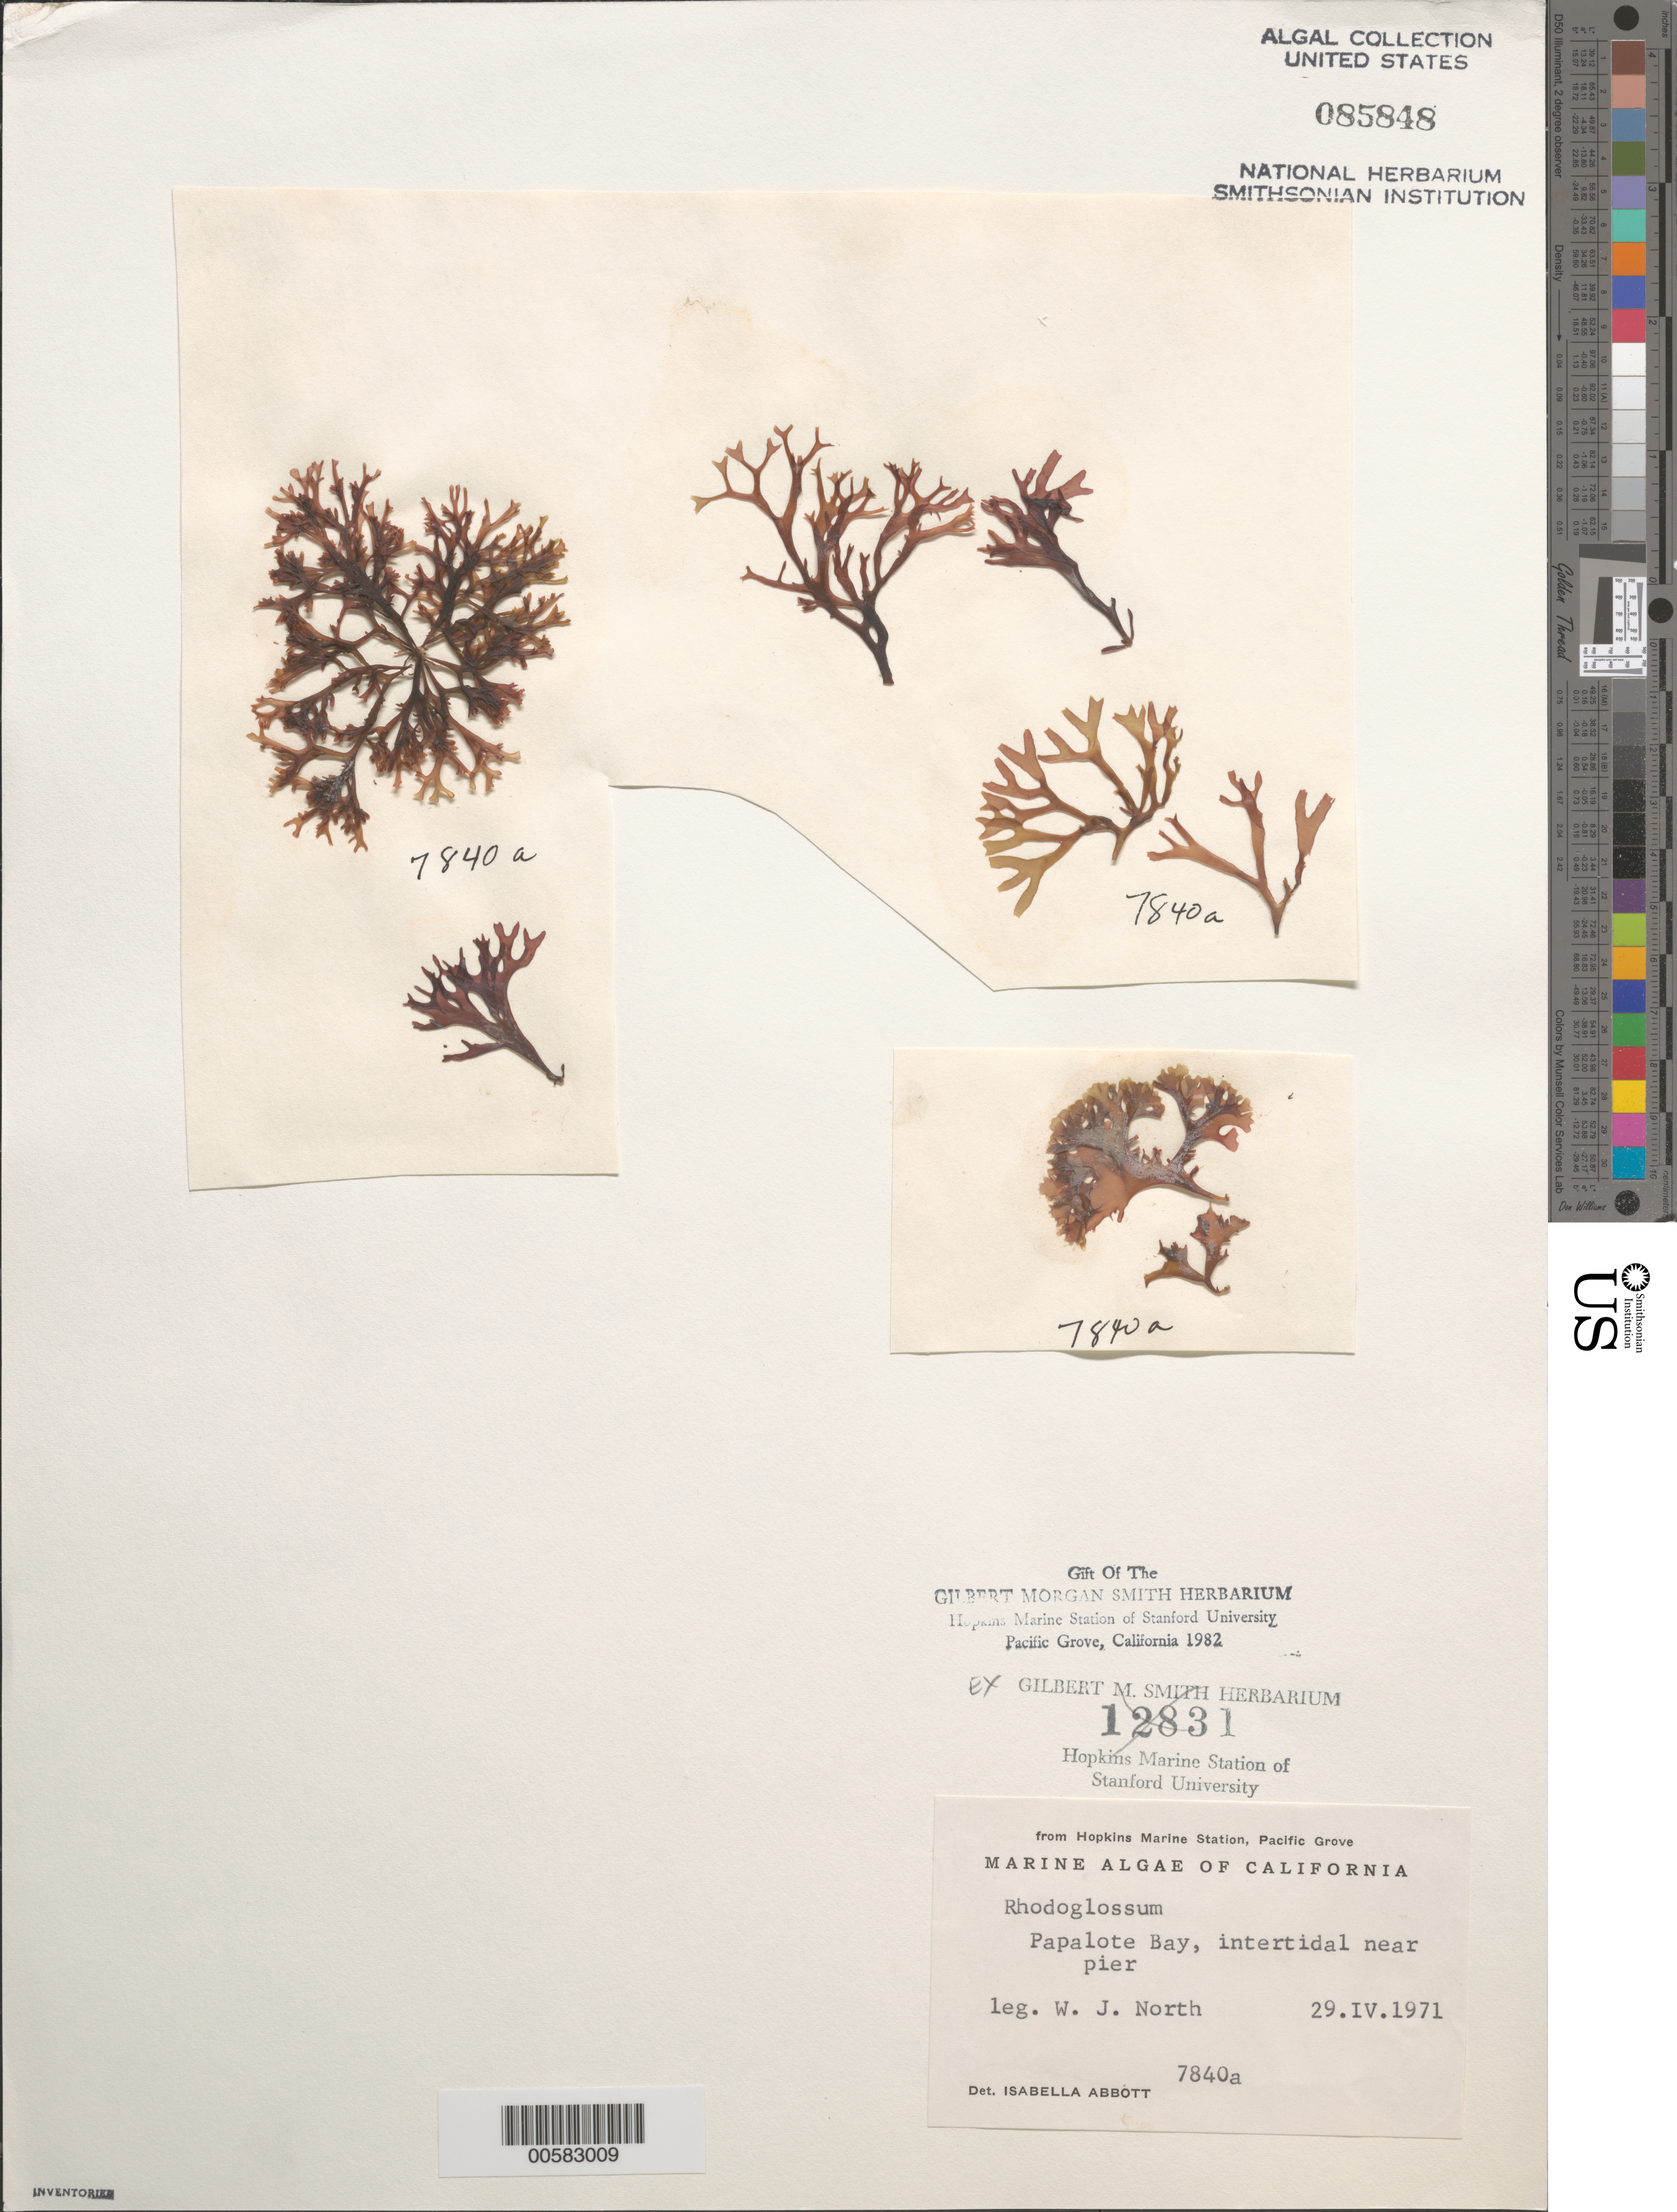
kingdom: Plantae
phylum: Rhodophyta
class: Florideophyceae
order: Gigartinales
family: Gigartinaceae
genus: Rhodoglossum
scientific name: Rhodoglossum sp.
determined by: Abbott, Isabella A.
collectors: W. North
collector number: IAA 7840a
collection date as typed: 29 Apr 1971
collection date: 1971-04-29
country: Mexico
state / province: Baja California Norte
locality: Papolote Bay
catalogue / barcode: US 85848